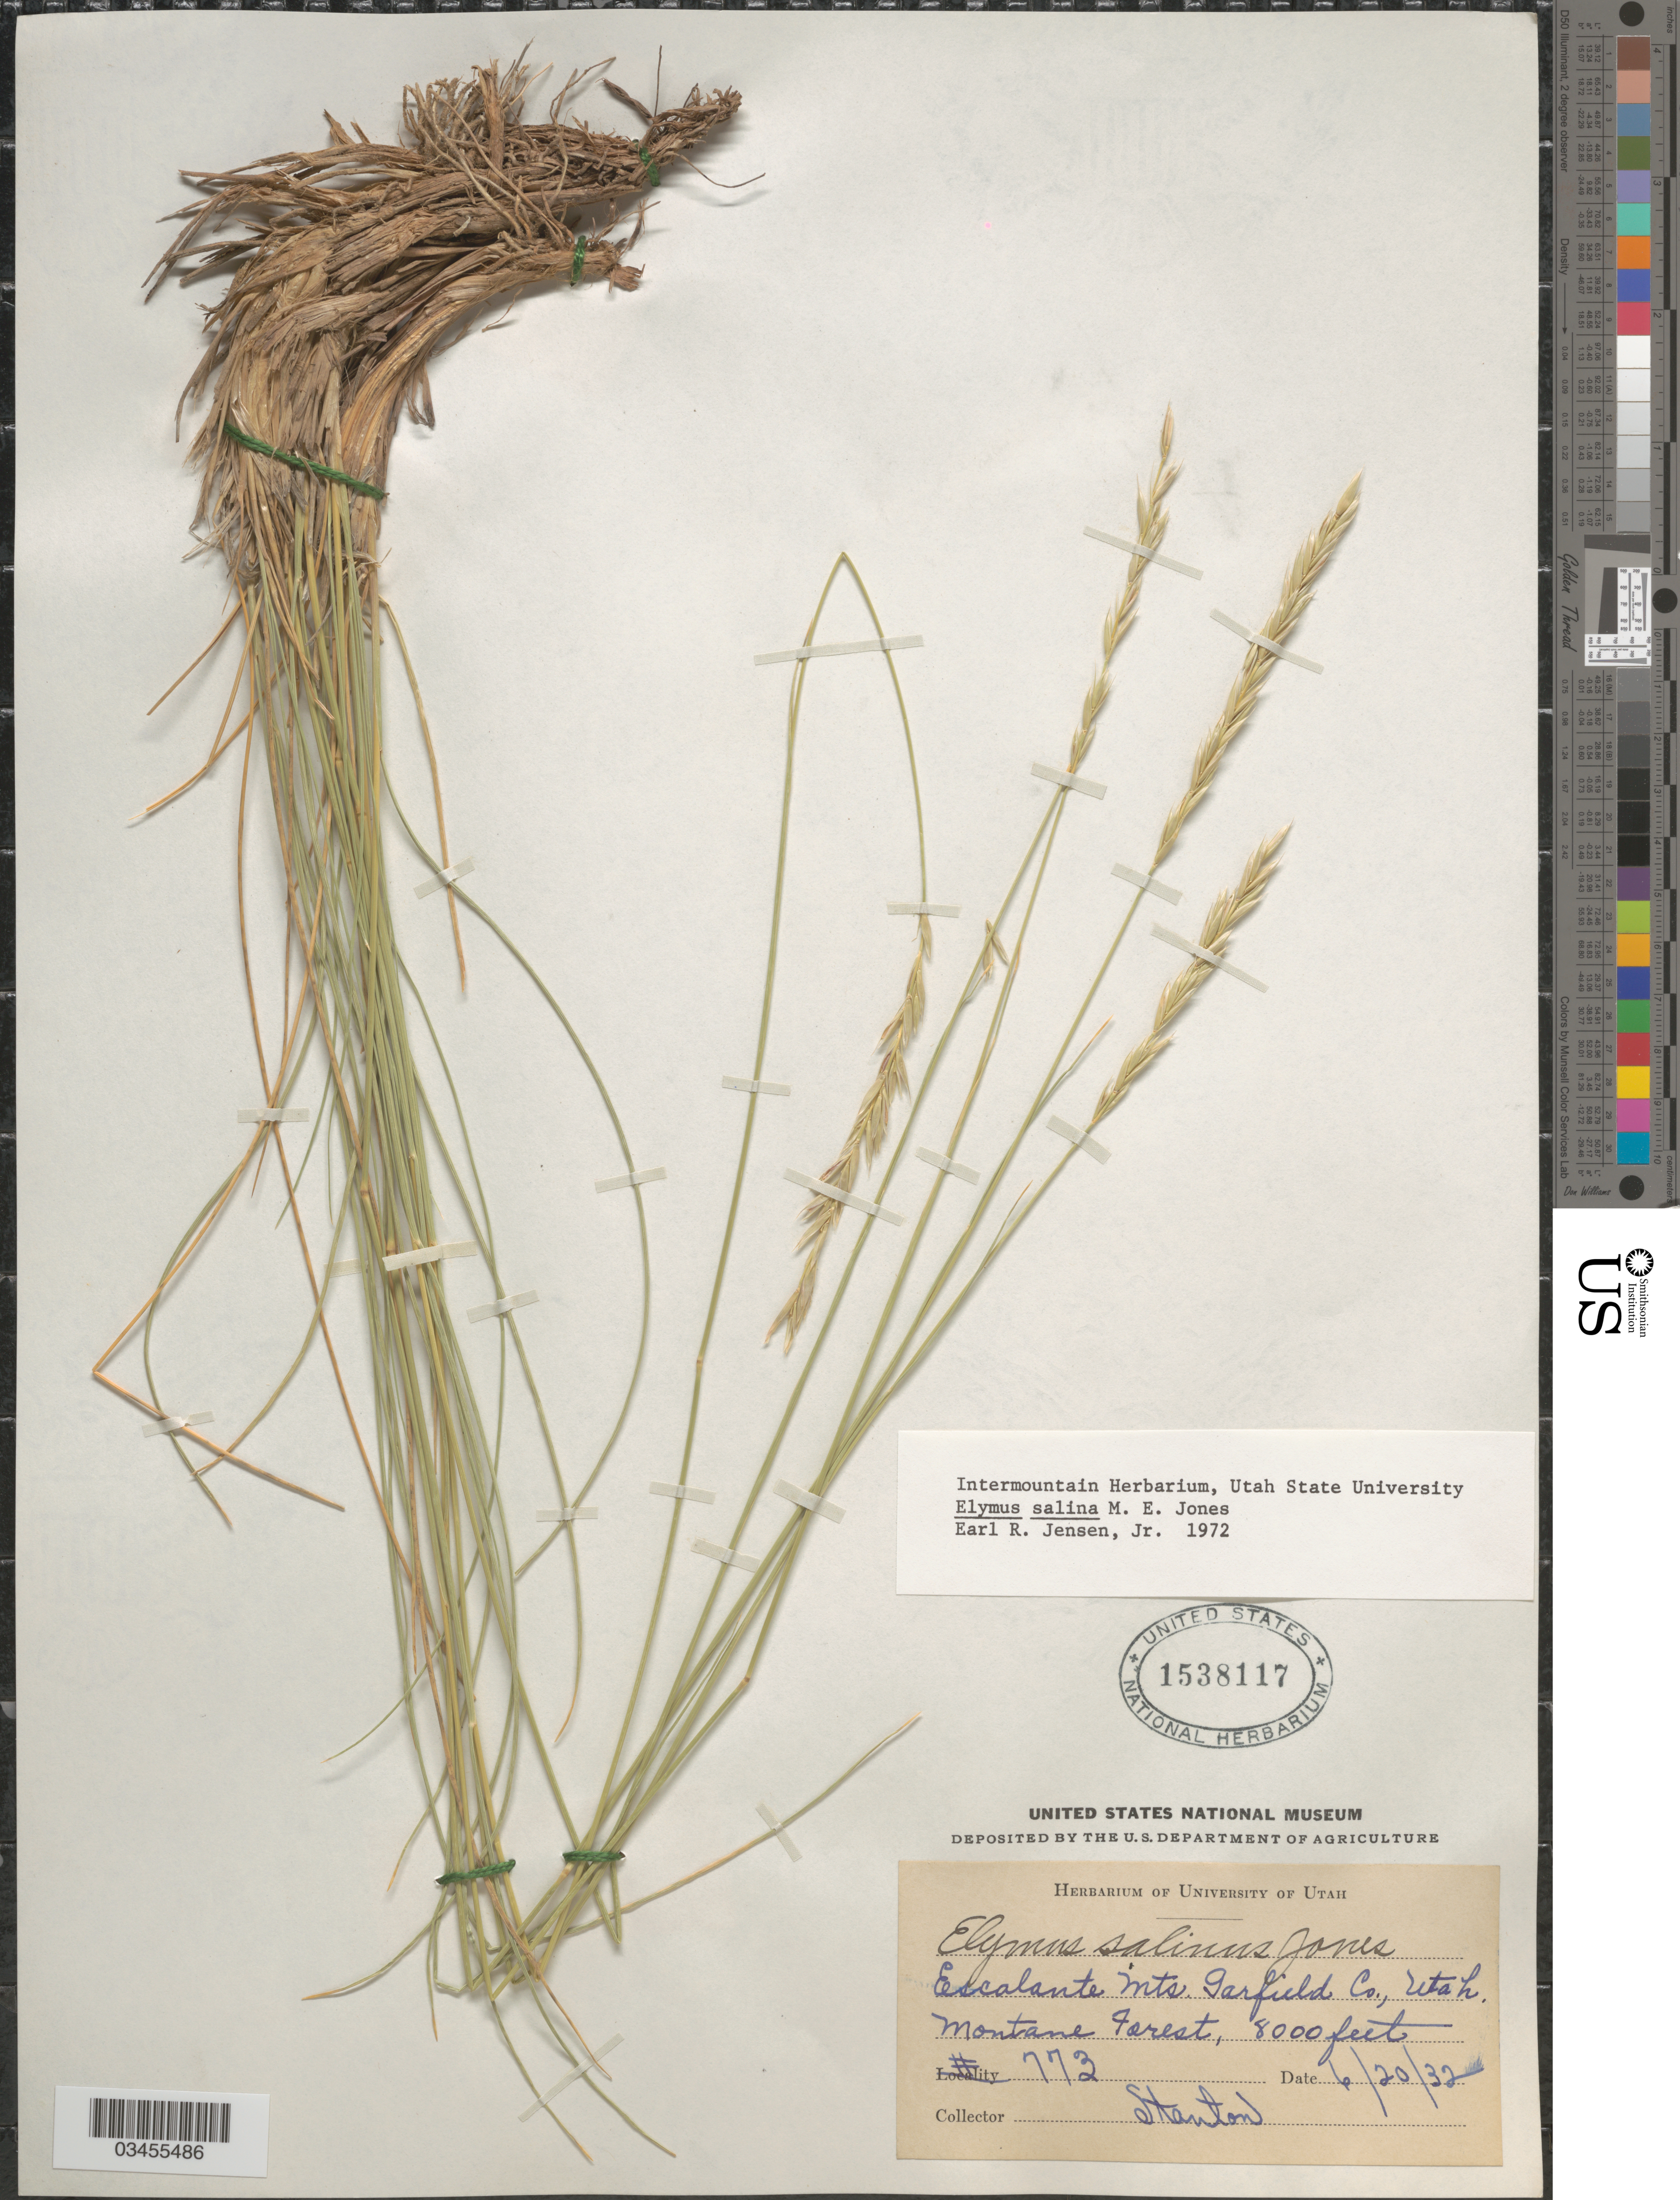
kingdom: Plantae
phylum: Tracheophyta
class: Liliopsida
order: Poales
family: Poaceae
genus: Leymus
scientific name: Leymus salina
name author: (M.E. Jones) Á. Löve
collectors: E. M. Stanton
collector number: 773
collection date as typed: Transcribed d/m/y: 20/6/32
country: United States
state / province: Utah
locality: Escalante Mts. Garfield Co. Montane Forest.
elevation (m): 2438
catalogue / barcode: US 1538117